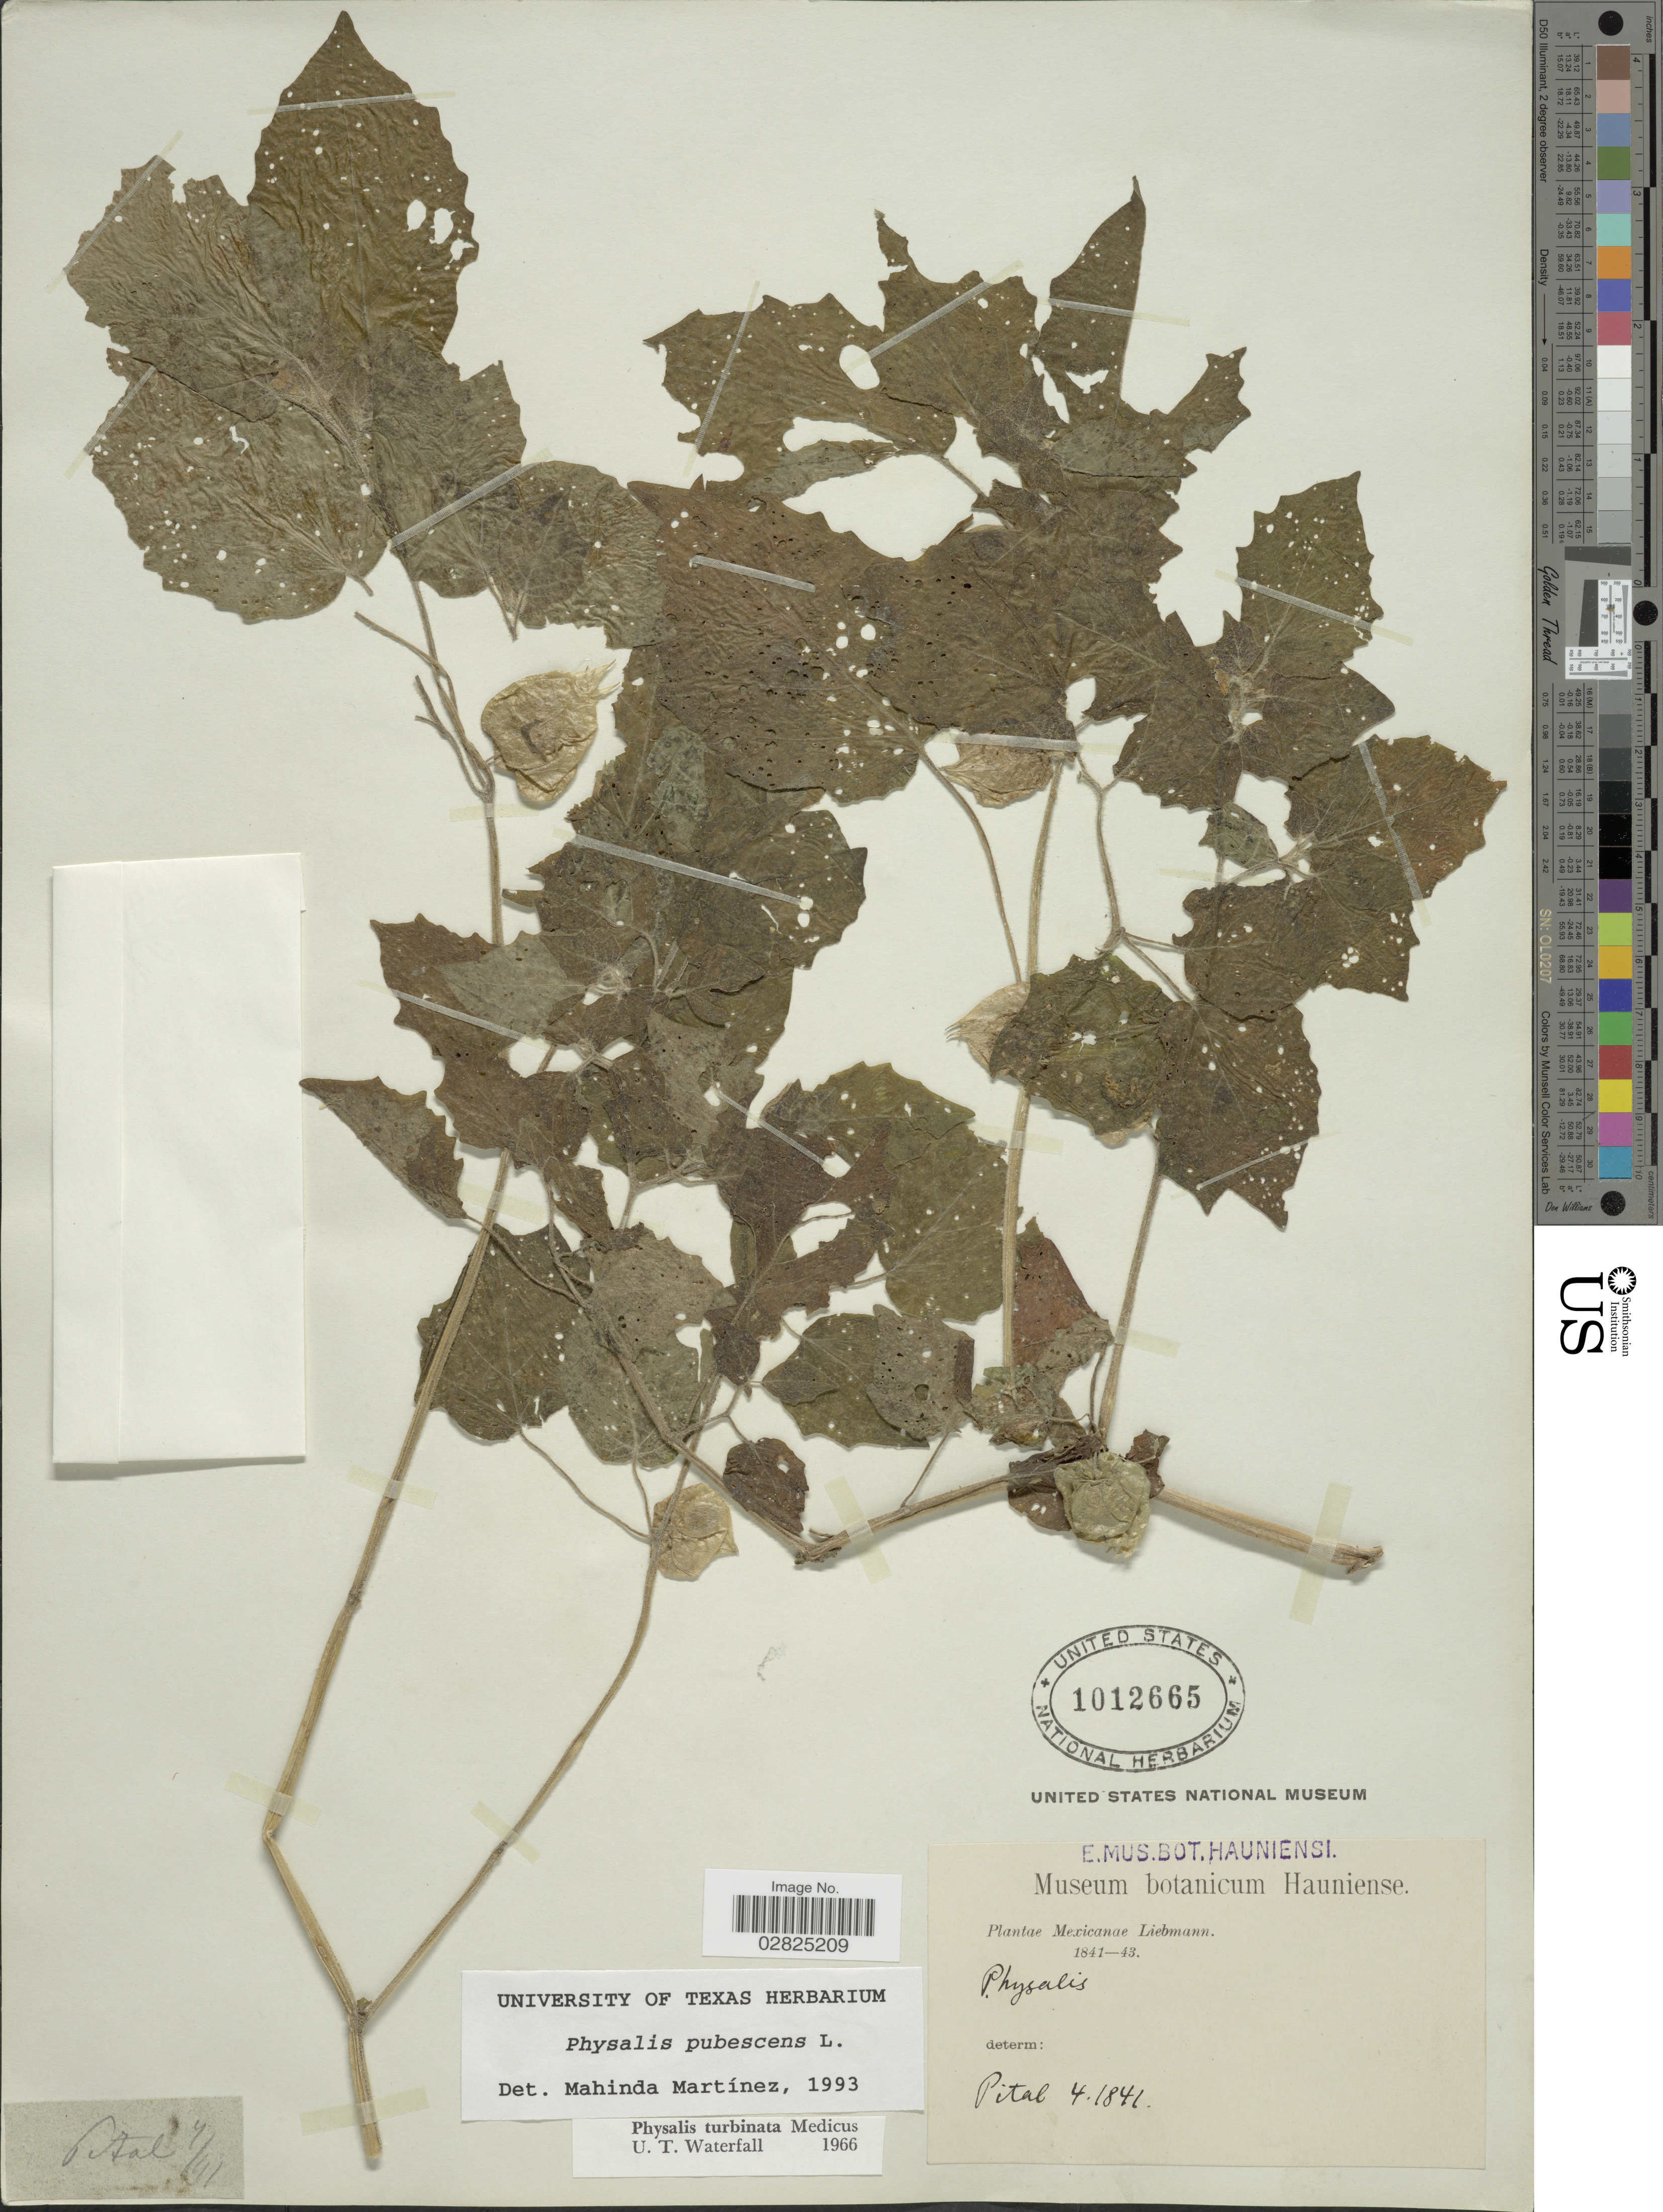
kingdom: Plantae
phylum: Tracheophyta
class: Magnoliopsida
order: Solanales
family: Solanaceae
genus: Physalis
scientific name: Physalis pubescens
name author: L.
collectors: Liebmann, --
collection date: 1841/1843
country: Mexico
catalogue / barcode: US 1012665